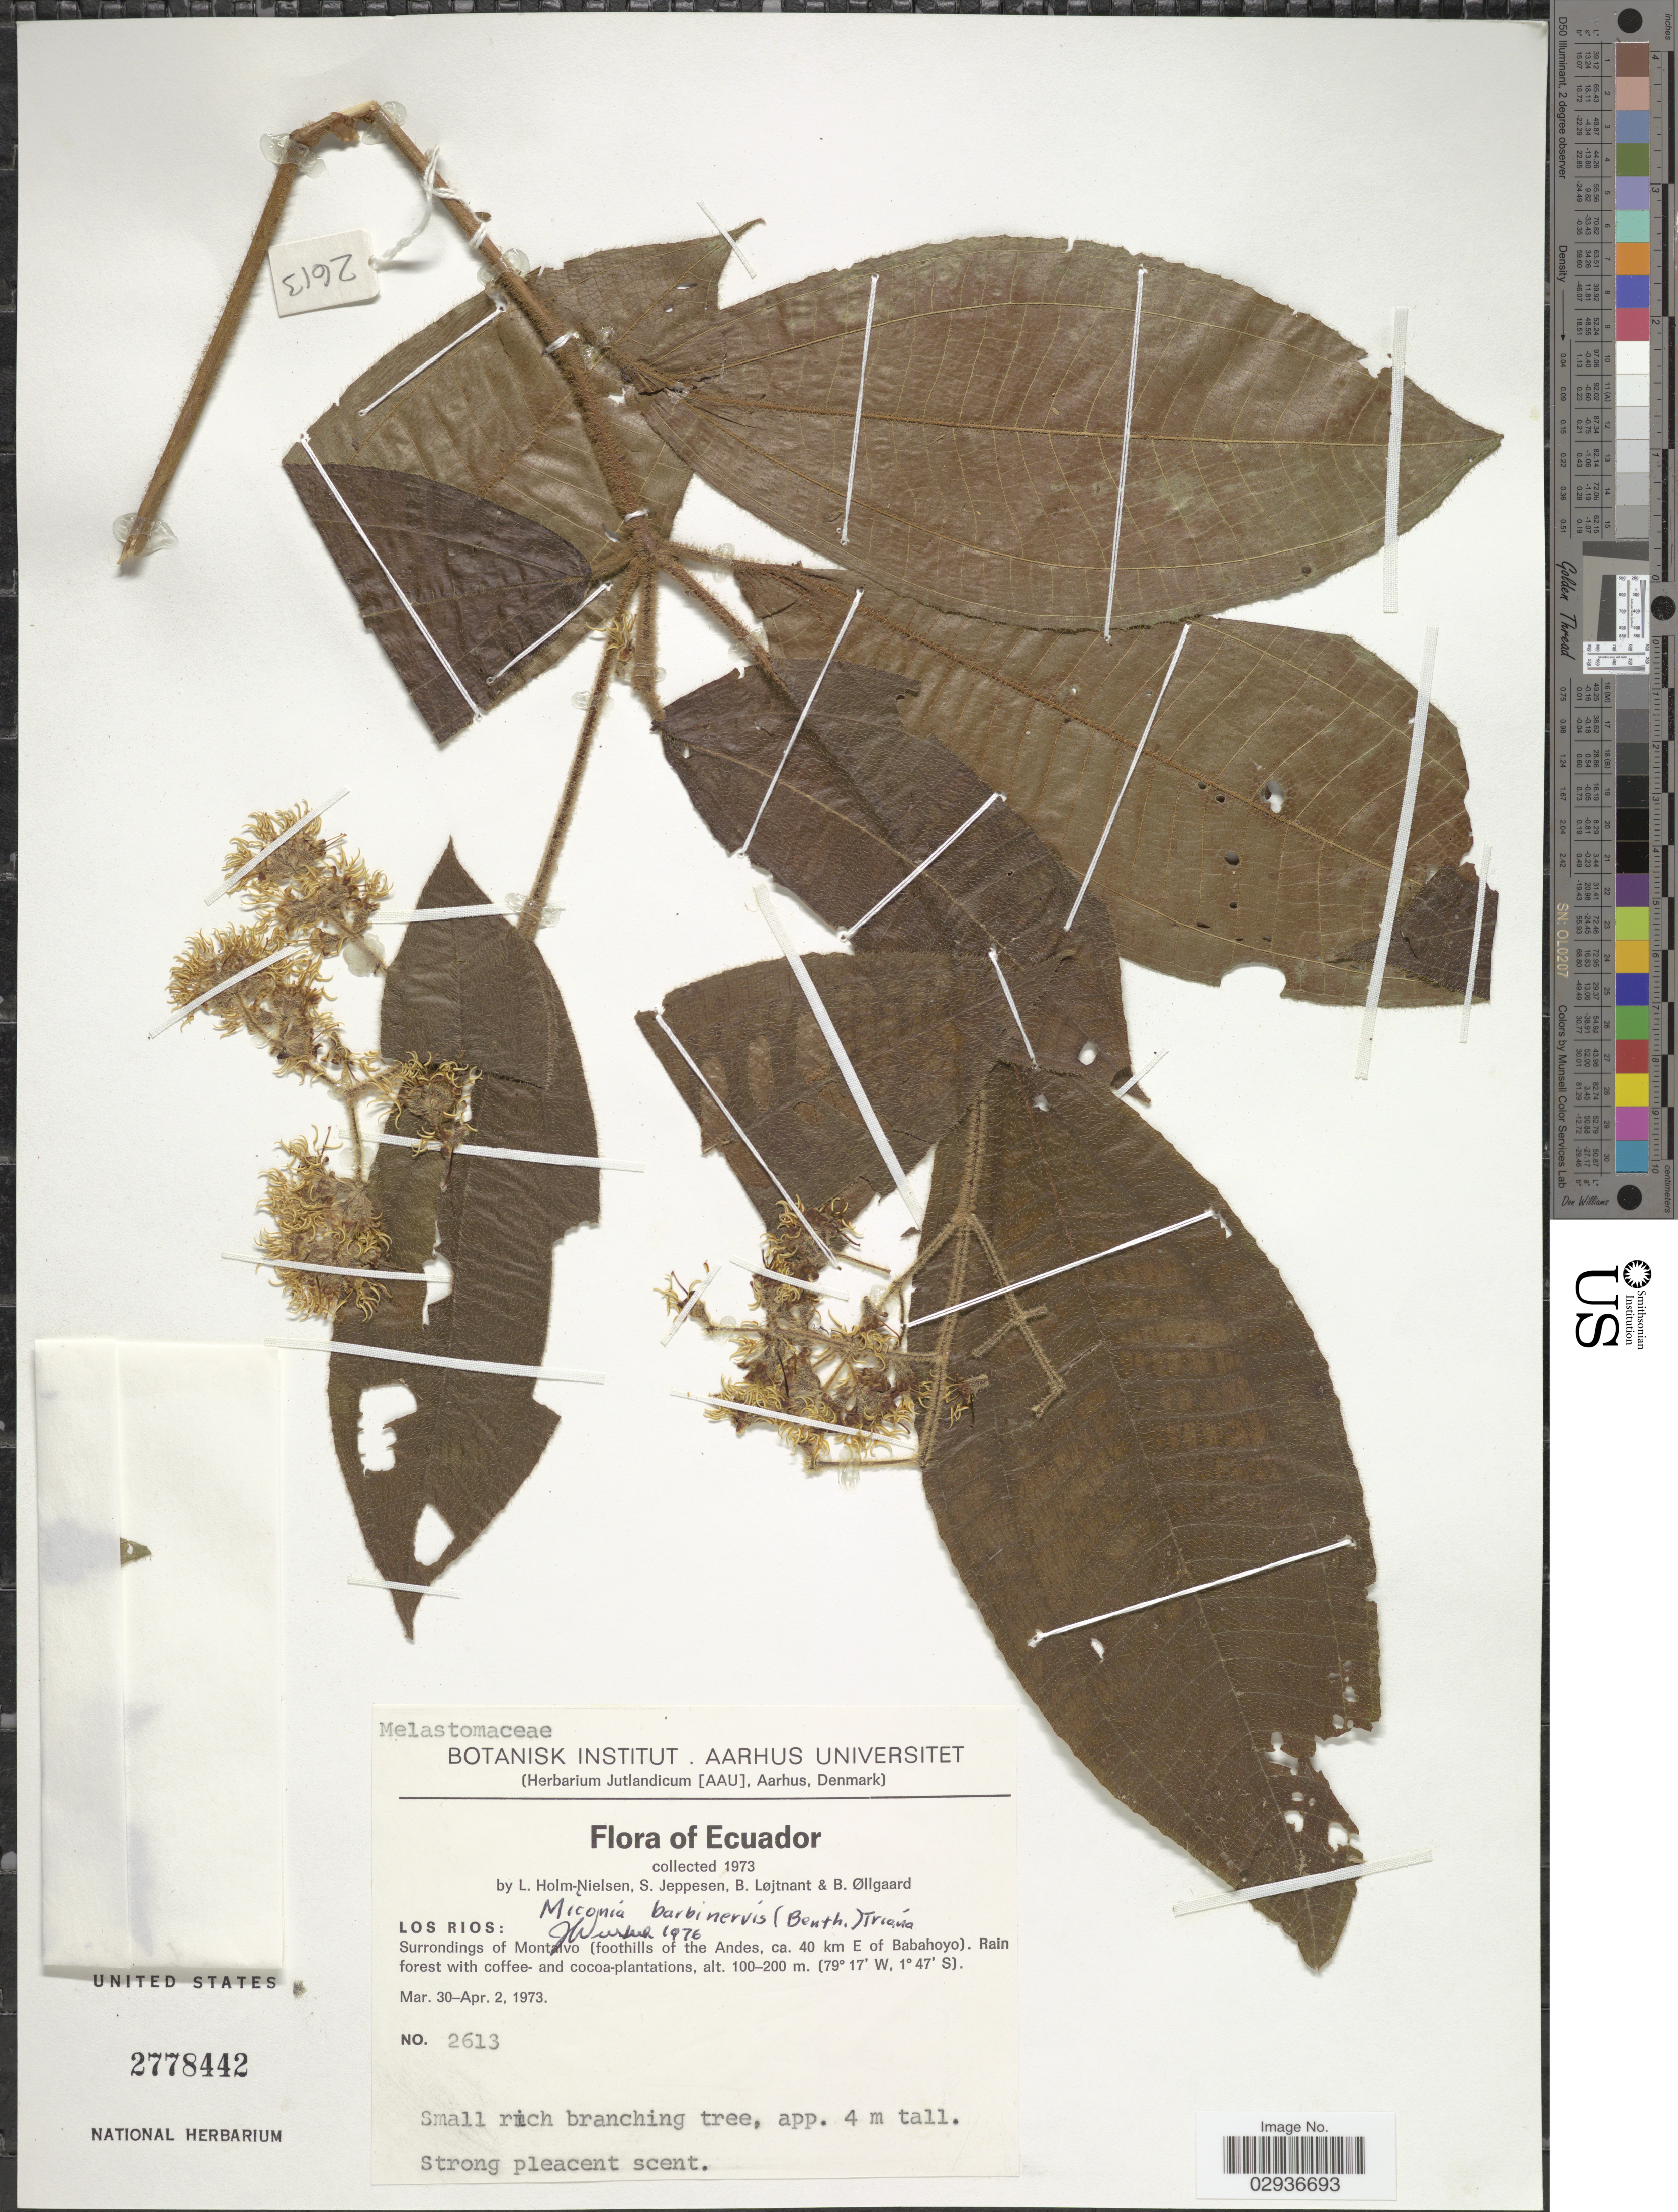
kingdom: Plantae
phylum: Tracheophyta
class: Magnoliopsida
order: Myrtales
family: Melastomataceae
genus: Miconia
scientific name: Miconia barbinervis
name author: (Benth.) Triana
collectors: L. Holm-Nielsen, S. Jeppesen, B. Löjtnant & B. Øllgaard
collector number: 2613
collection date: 1973-03-30/1973-04-02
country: Ecuador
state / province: Los Ríos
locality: Surrondings of Montalvo (foothills of the Andes, ca. 40 km E of Babahoyo).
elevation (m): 100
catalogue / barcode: US 2778442